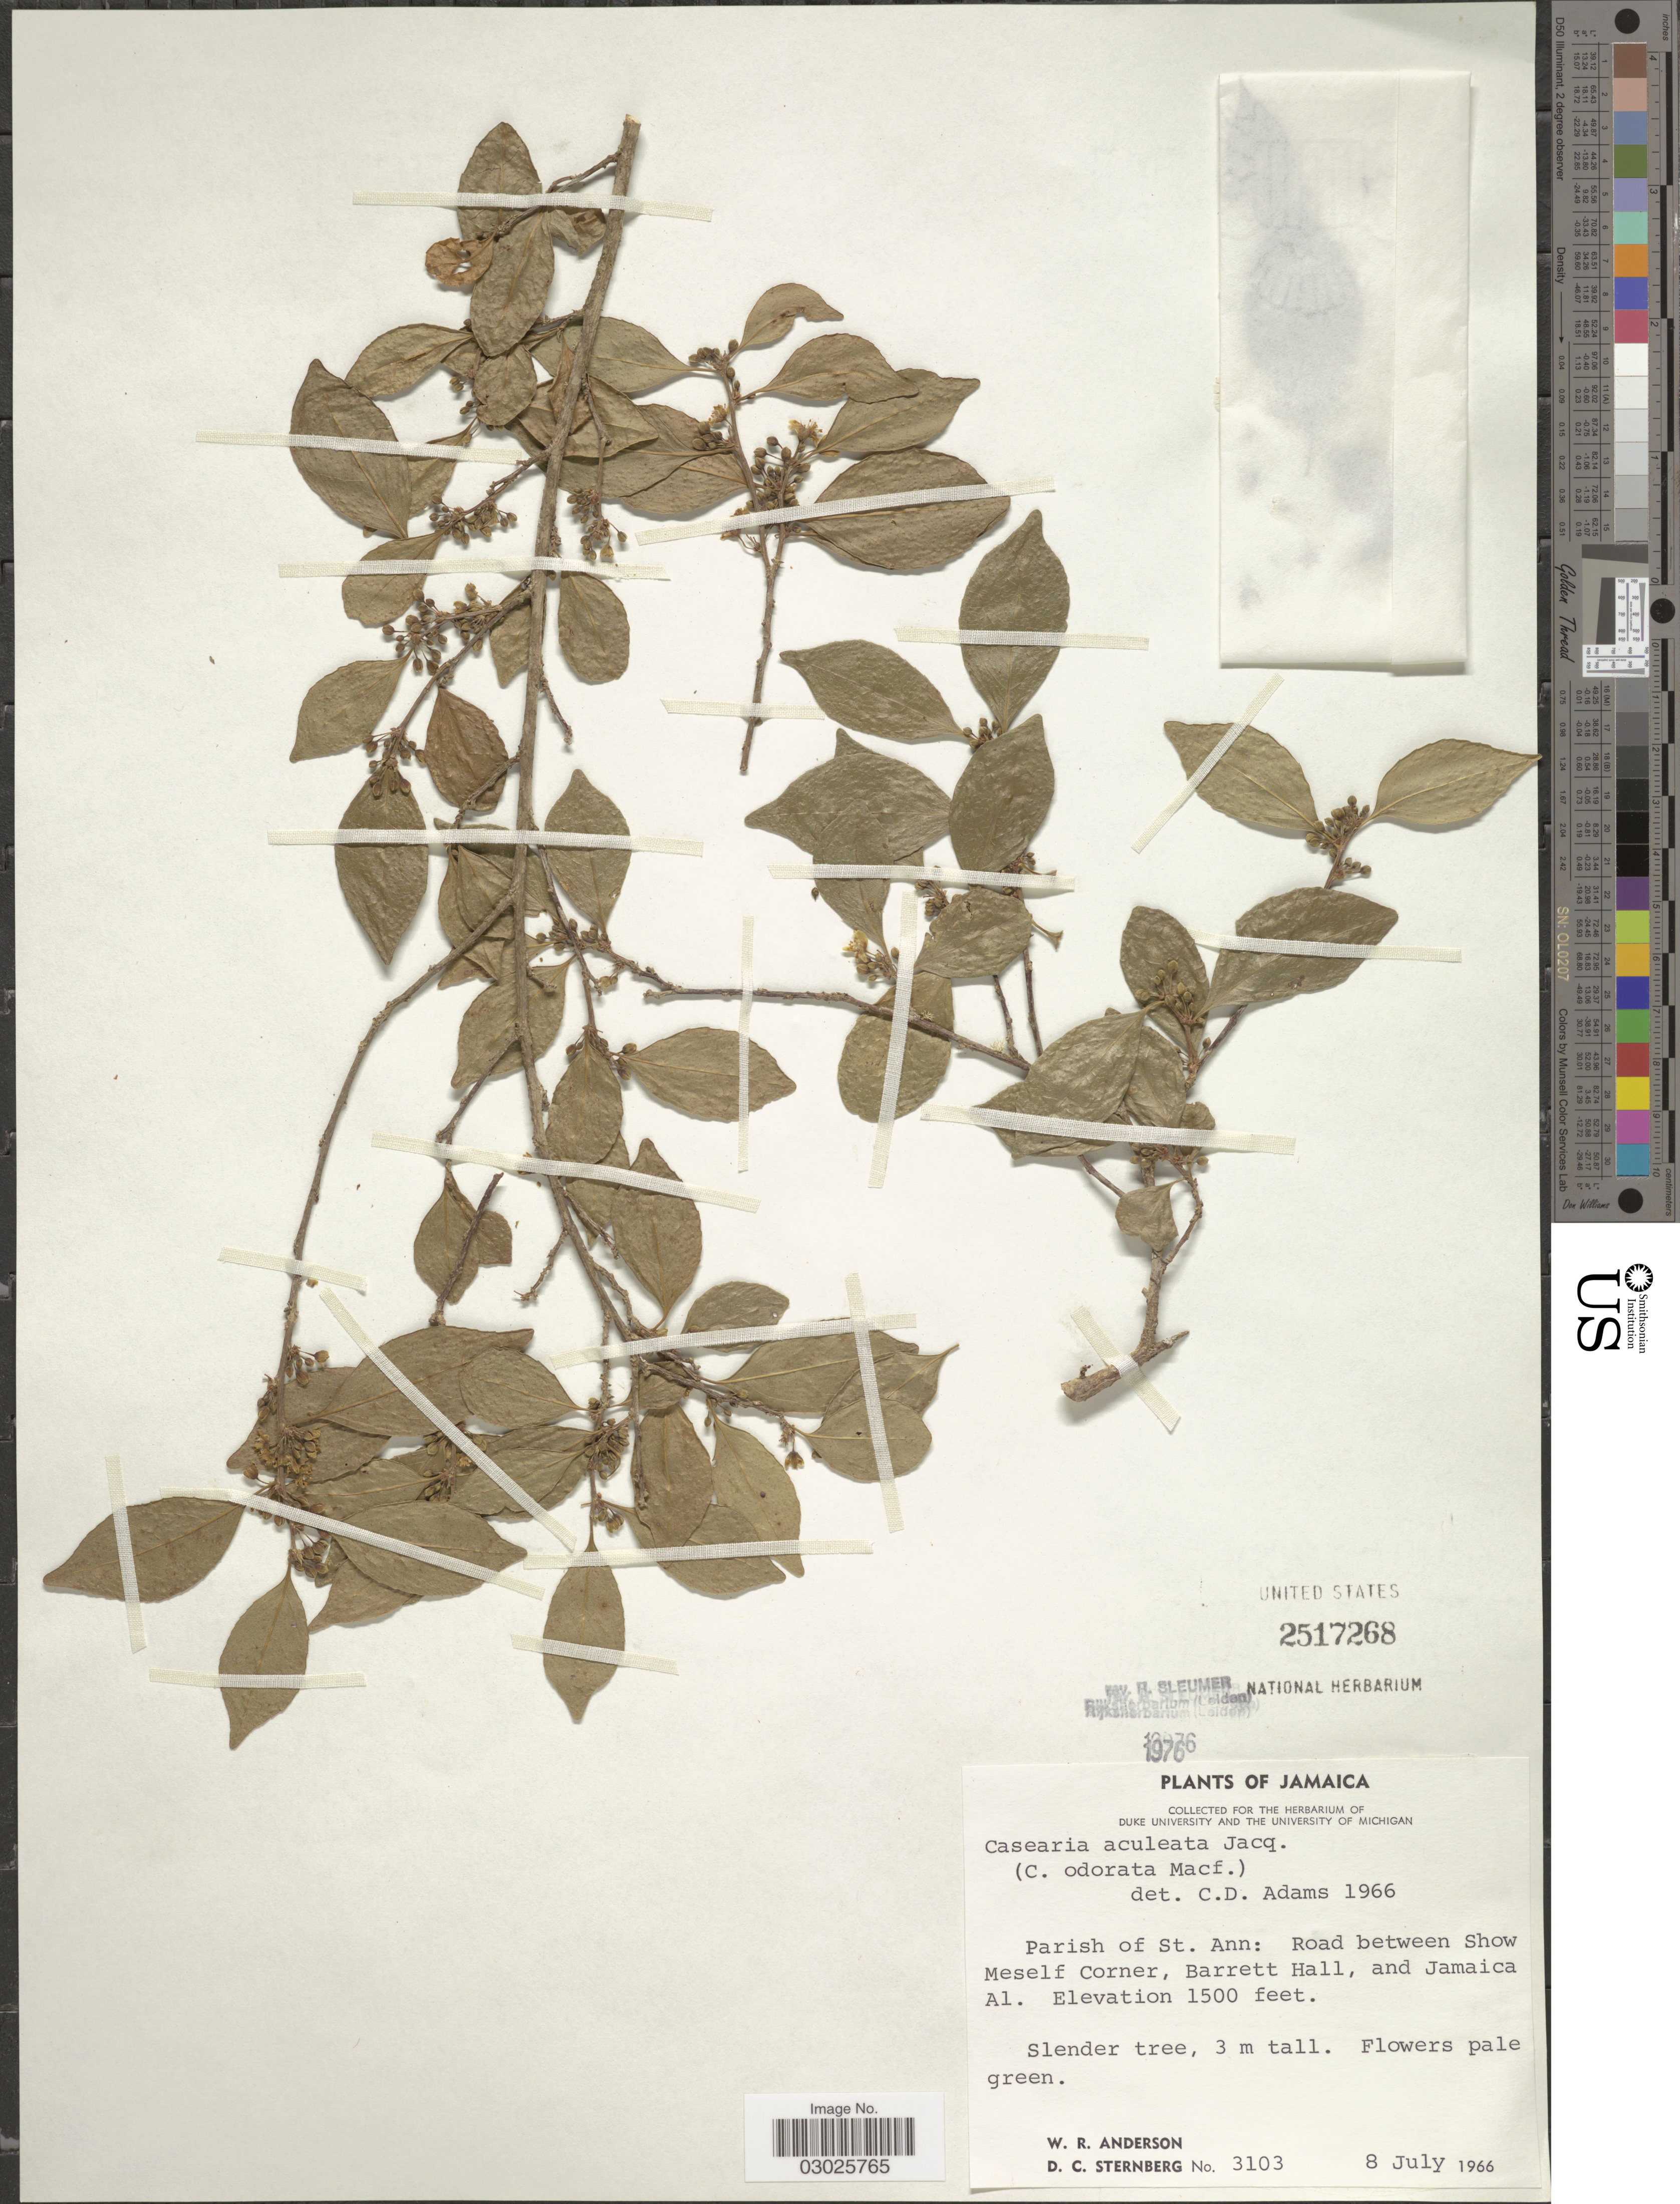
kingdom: Plantae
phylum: Tracheophyta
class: Magnoliopsida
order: Malpighiales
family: Salicaceae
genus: Casearia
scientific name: Casearia aculeata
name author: Jacq.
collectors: W. Anderson & D. Sternberg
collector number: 3103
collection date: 1966-07-08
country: Jamaica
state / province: Saint Ann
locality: Parish of St. Ann: Road between Show Meself Corner, Barrett Hall, and Jamaica Al.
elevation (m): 457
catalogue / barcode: US 2517268